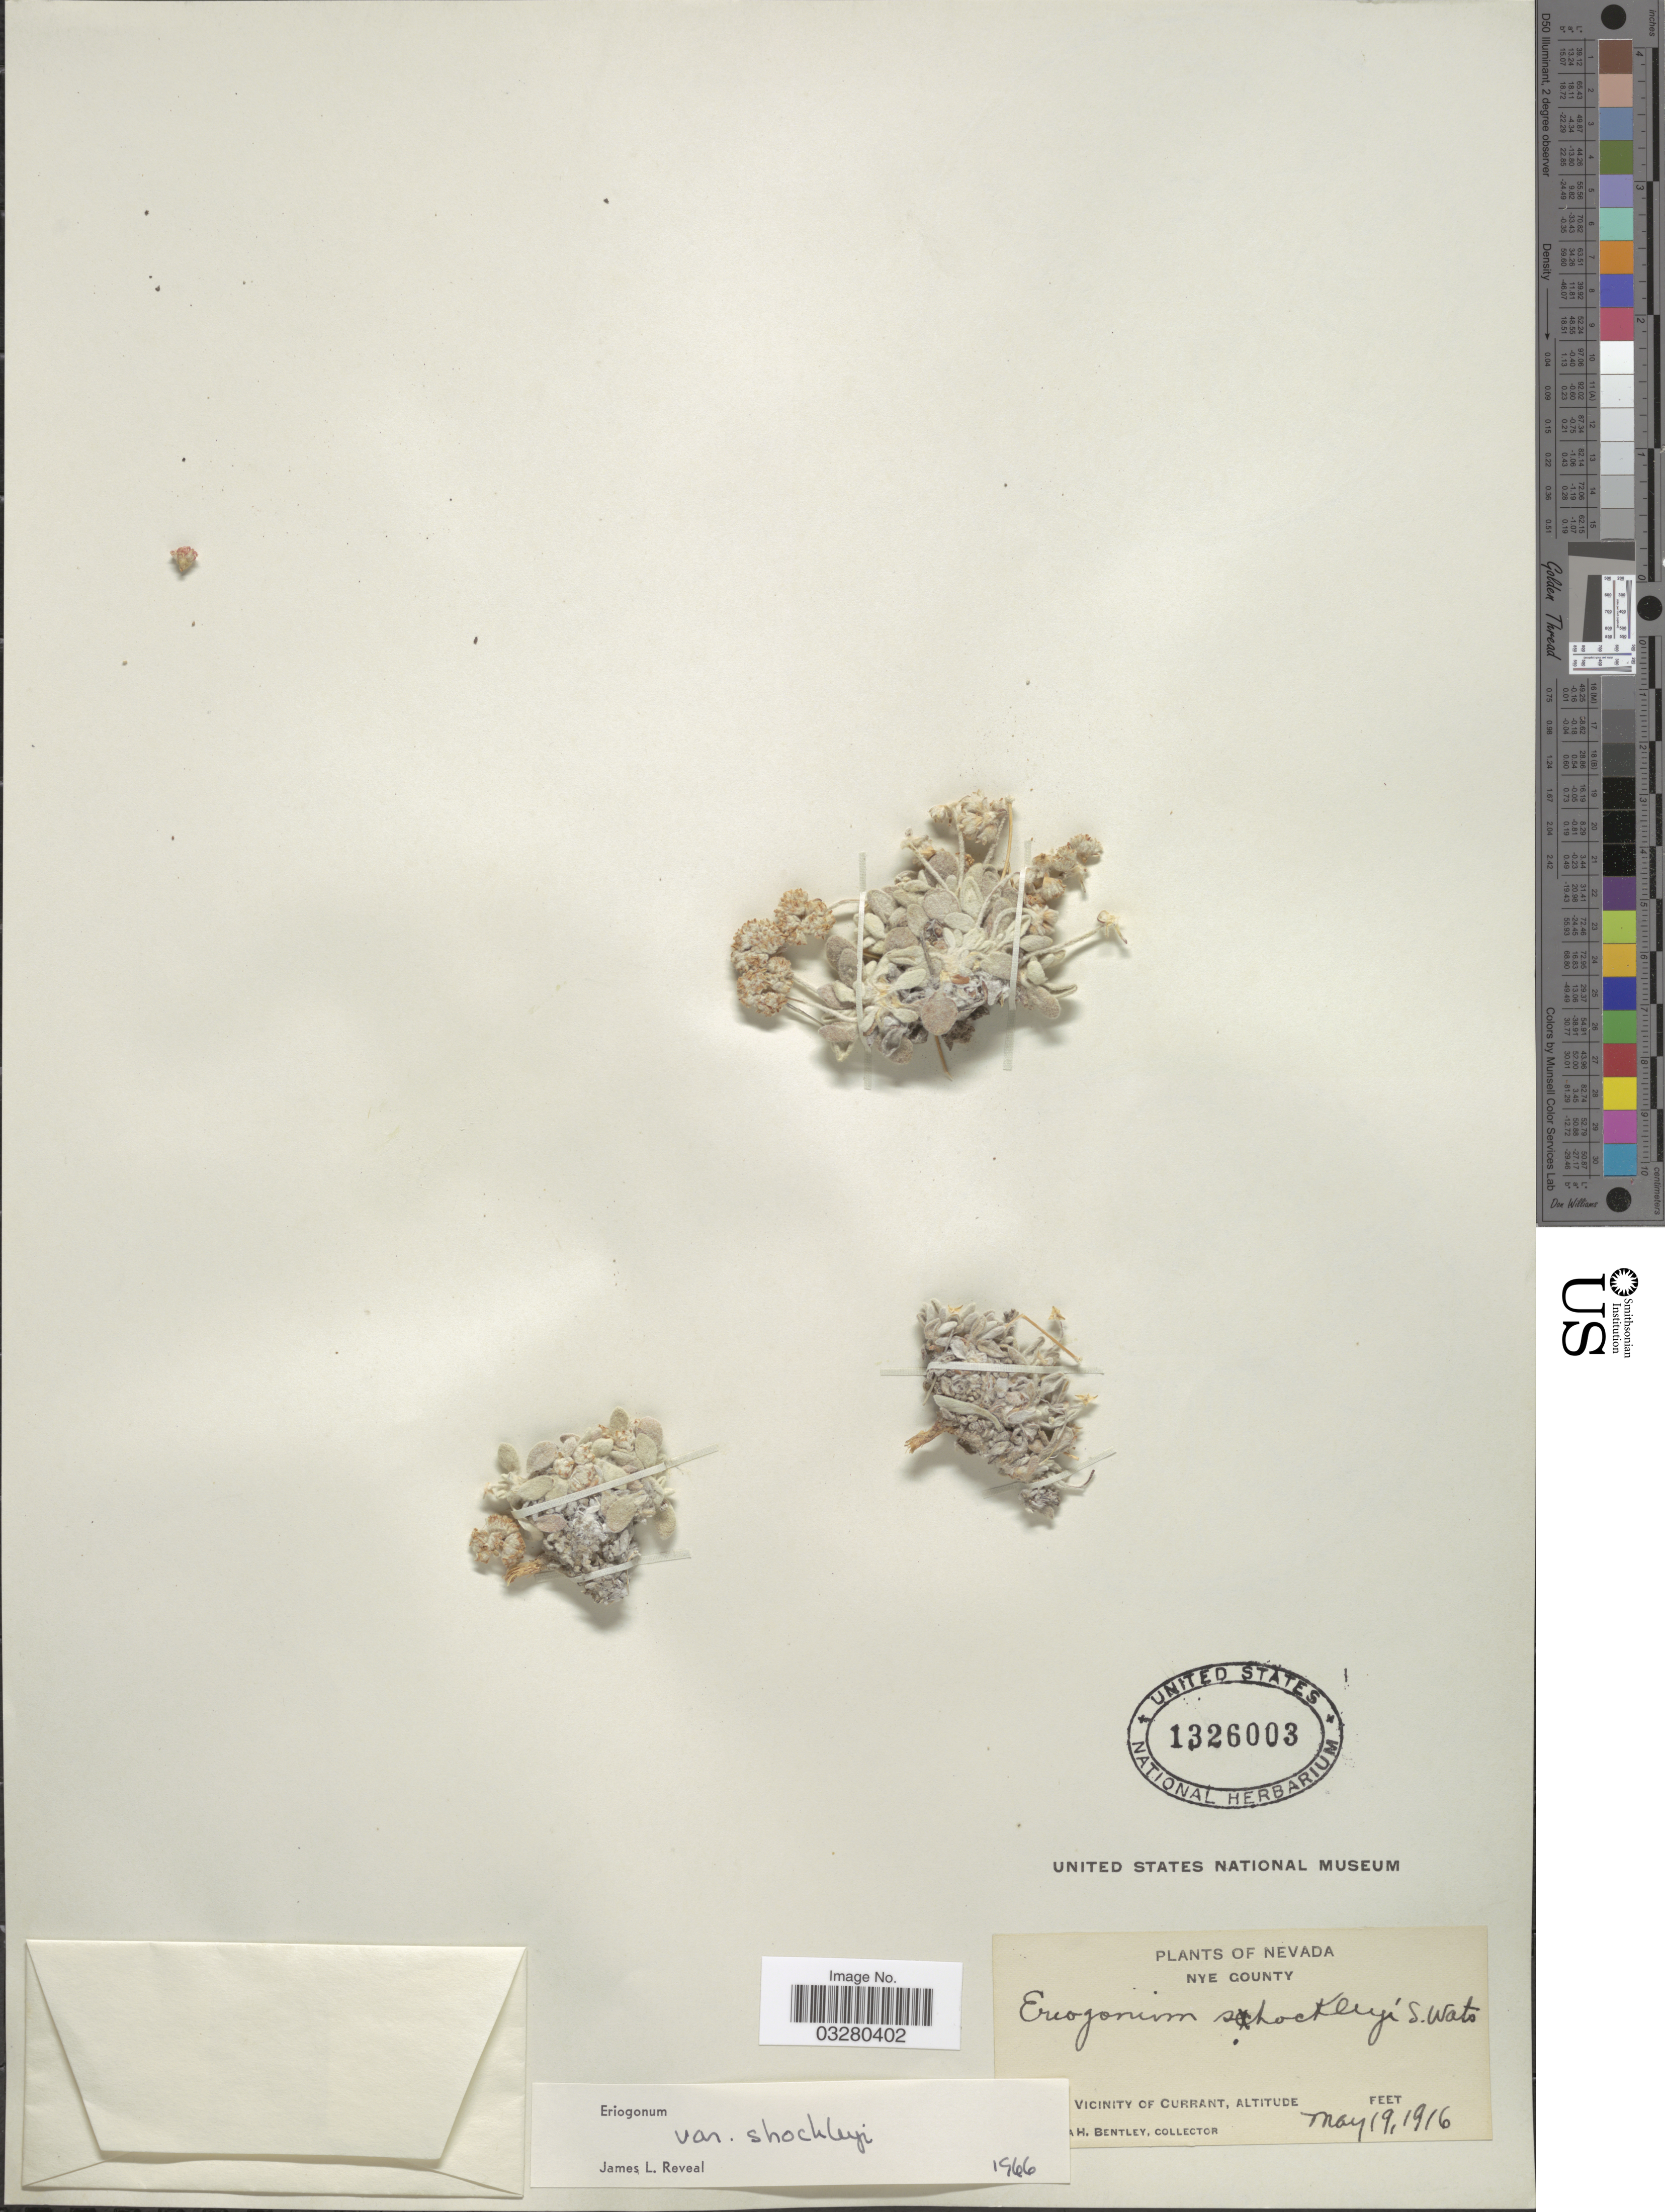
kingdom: Plantae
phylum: Tracheophyta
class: Magnoliopsida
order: Caryophyllales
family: Polygonaceae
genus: Eriogonum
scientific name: Eriogonum shockleyi var. shockleyi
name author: S. Watson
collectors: G. Bentley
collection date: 1916-05-19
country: United States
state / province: Nevada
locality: Nye County. Vicinity of Currant.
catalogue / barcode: US 1326003